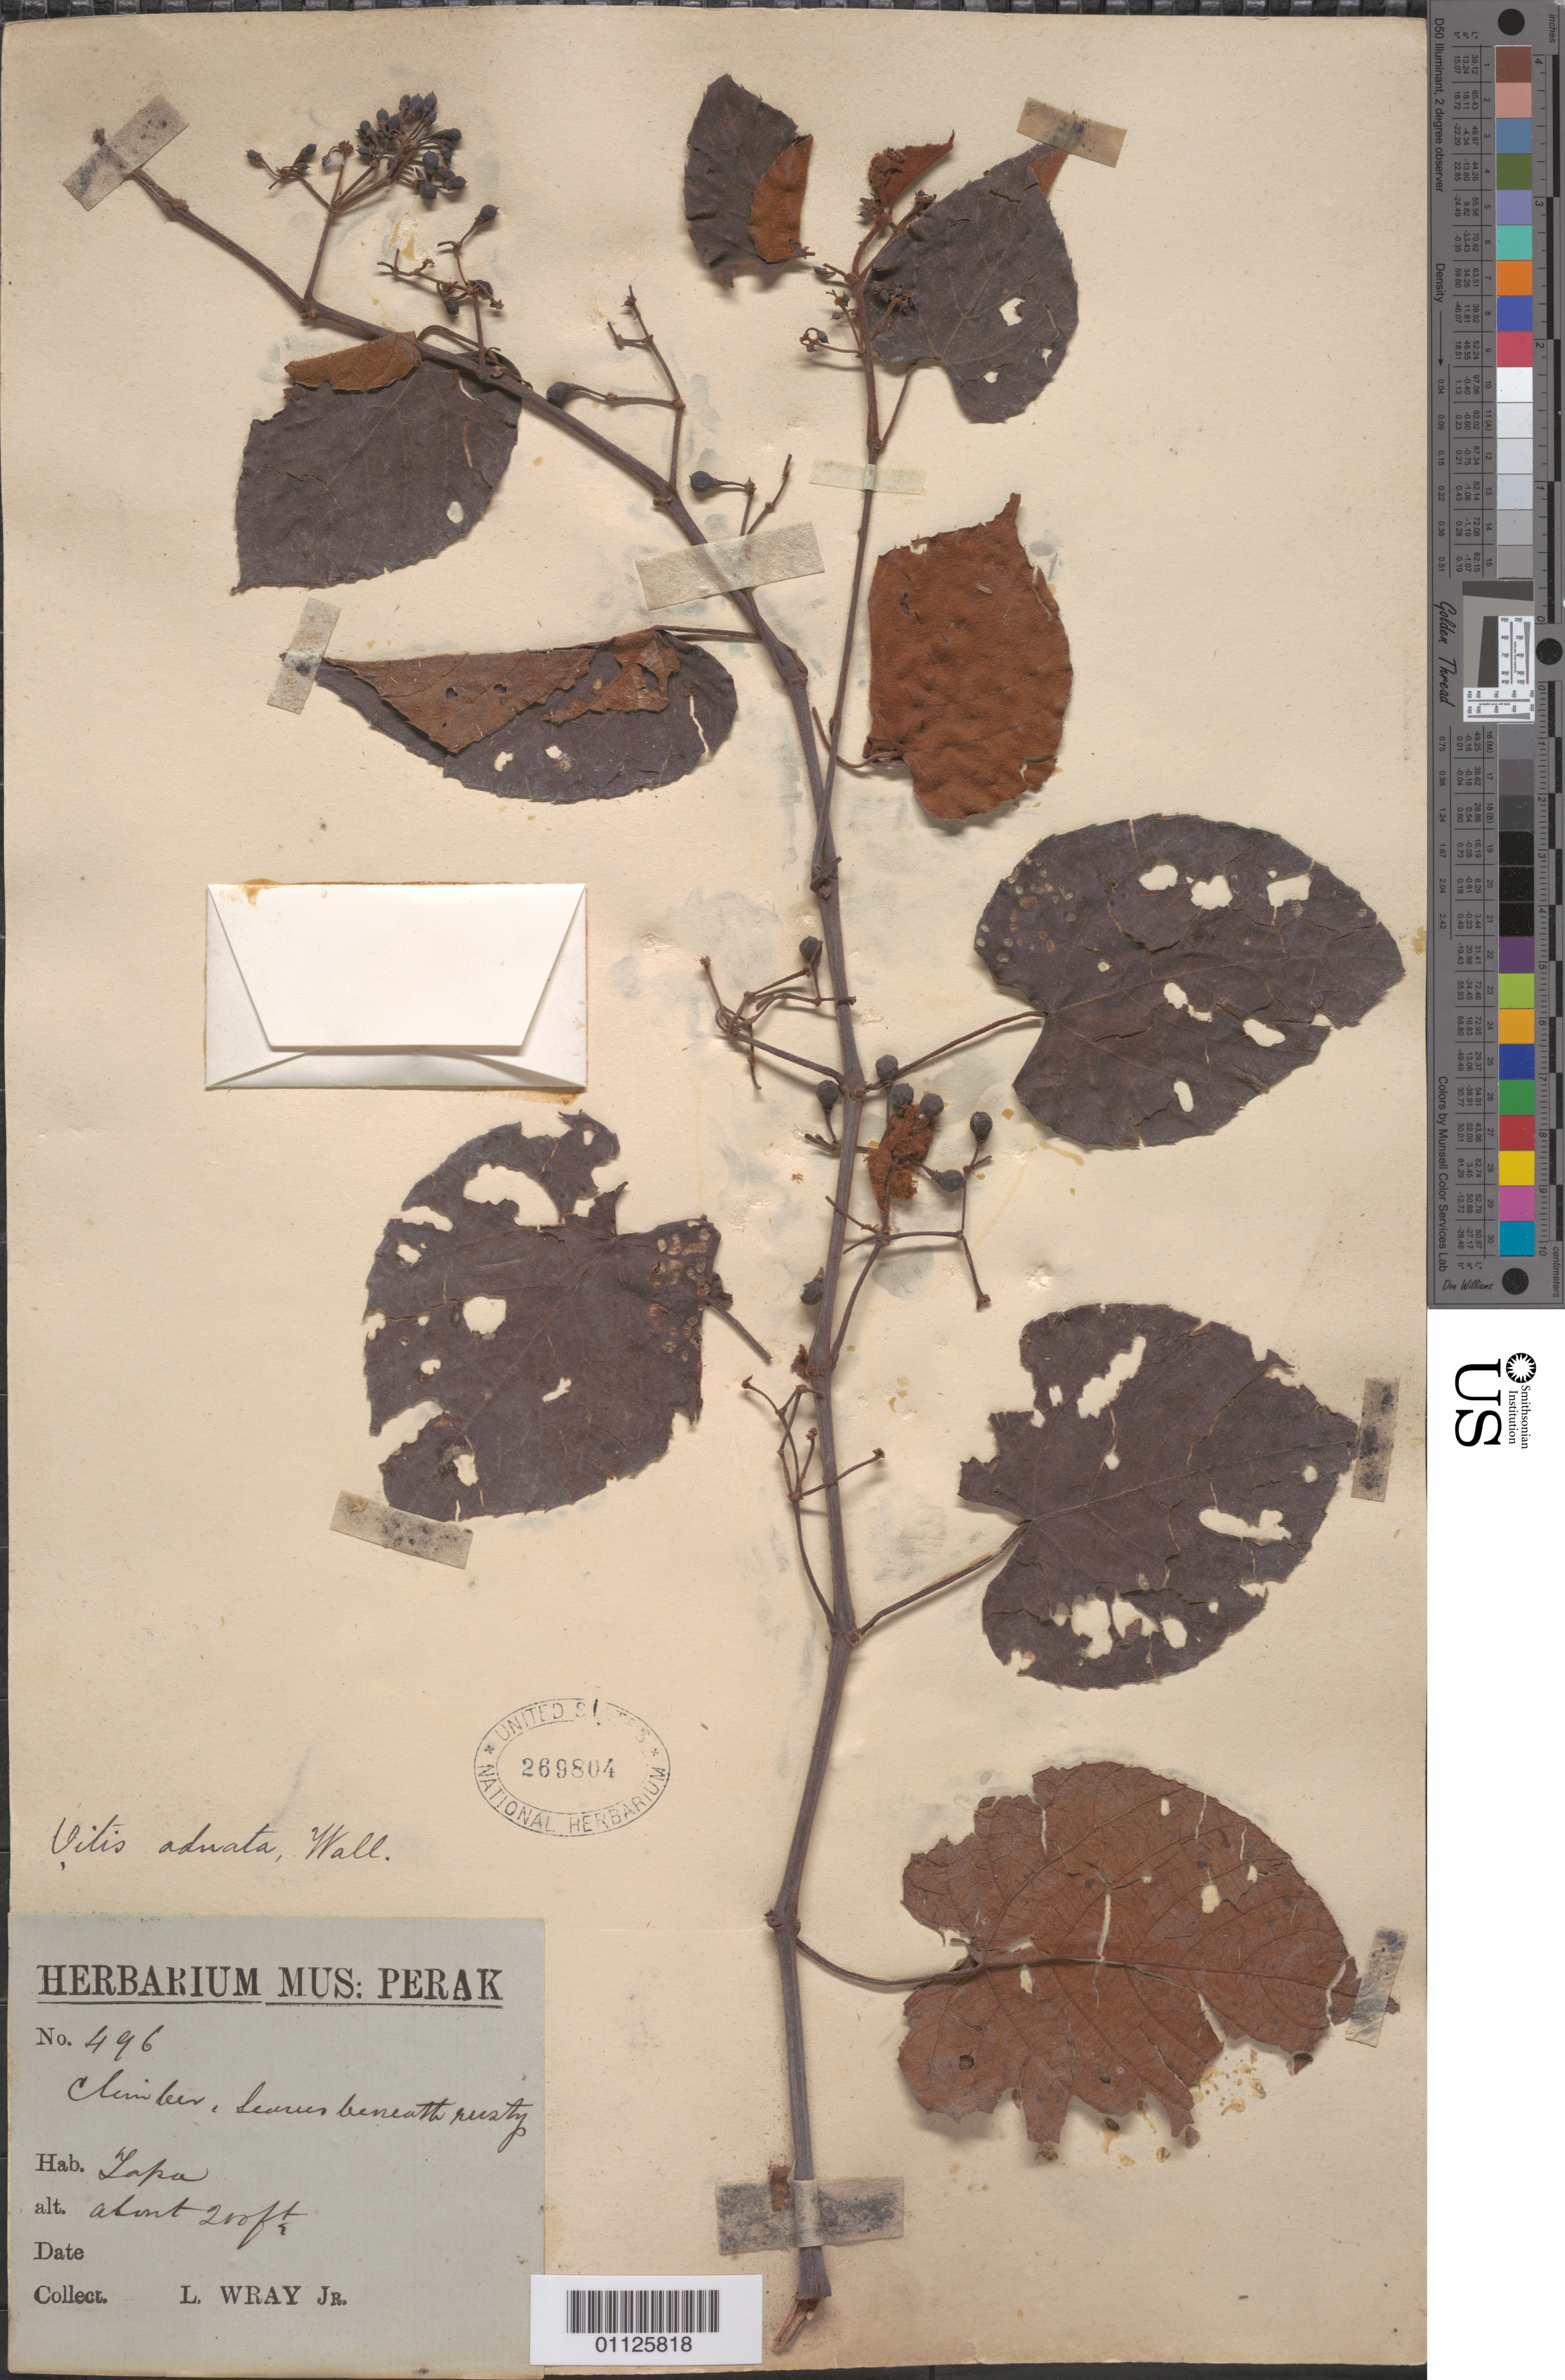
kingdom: Plantae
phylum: Tracheophyta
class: Magnoliopsida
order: Vitales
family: Vitaceae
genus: Cissus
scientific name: Cissus adnata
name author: Roxb.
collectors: L. Wray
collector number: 496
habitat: Climber.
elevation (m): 61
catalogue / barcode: US 269804